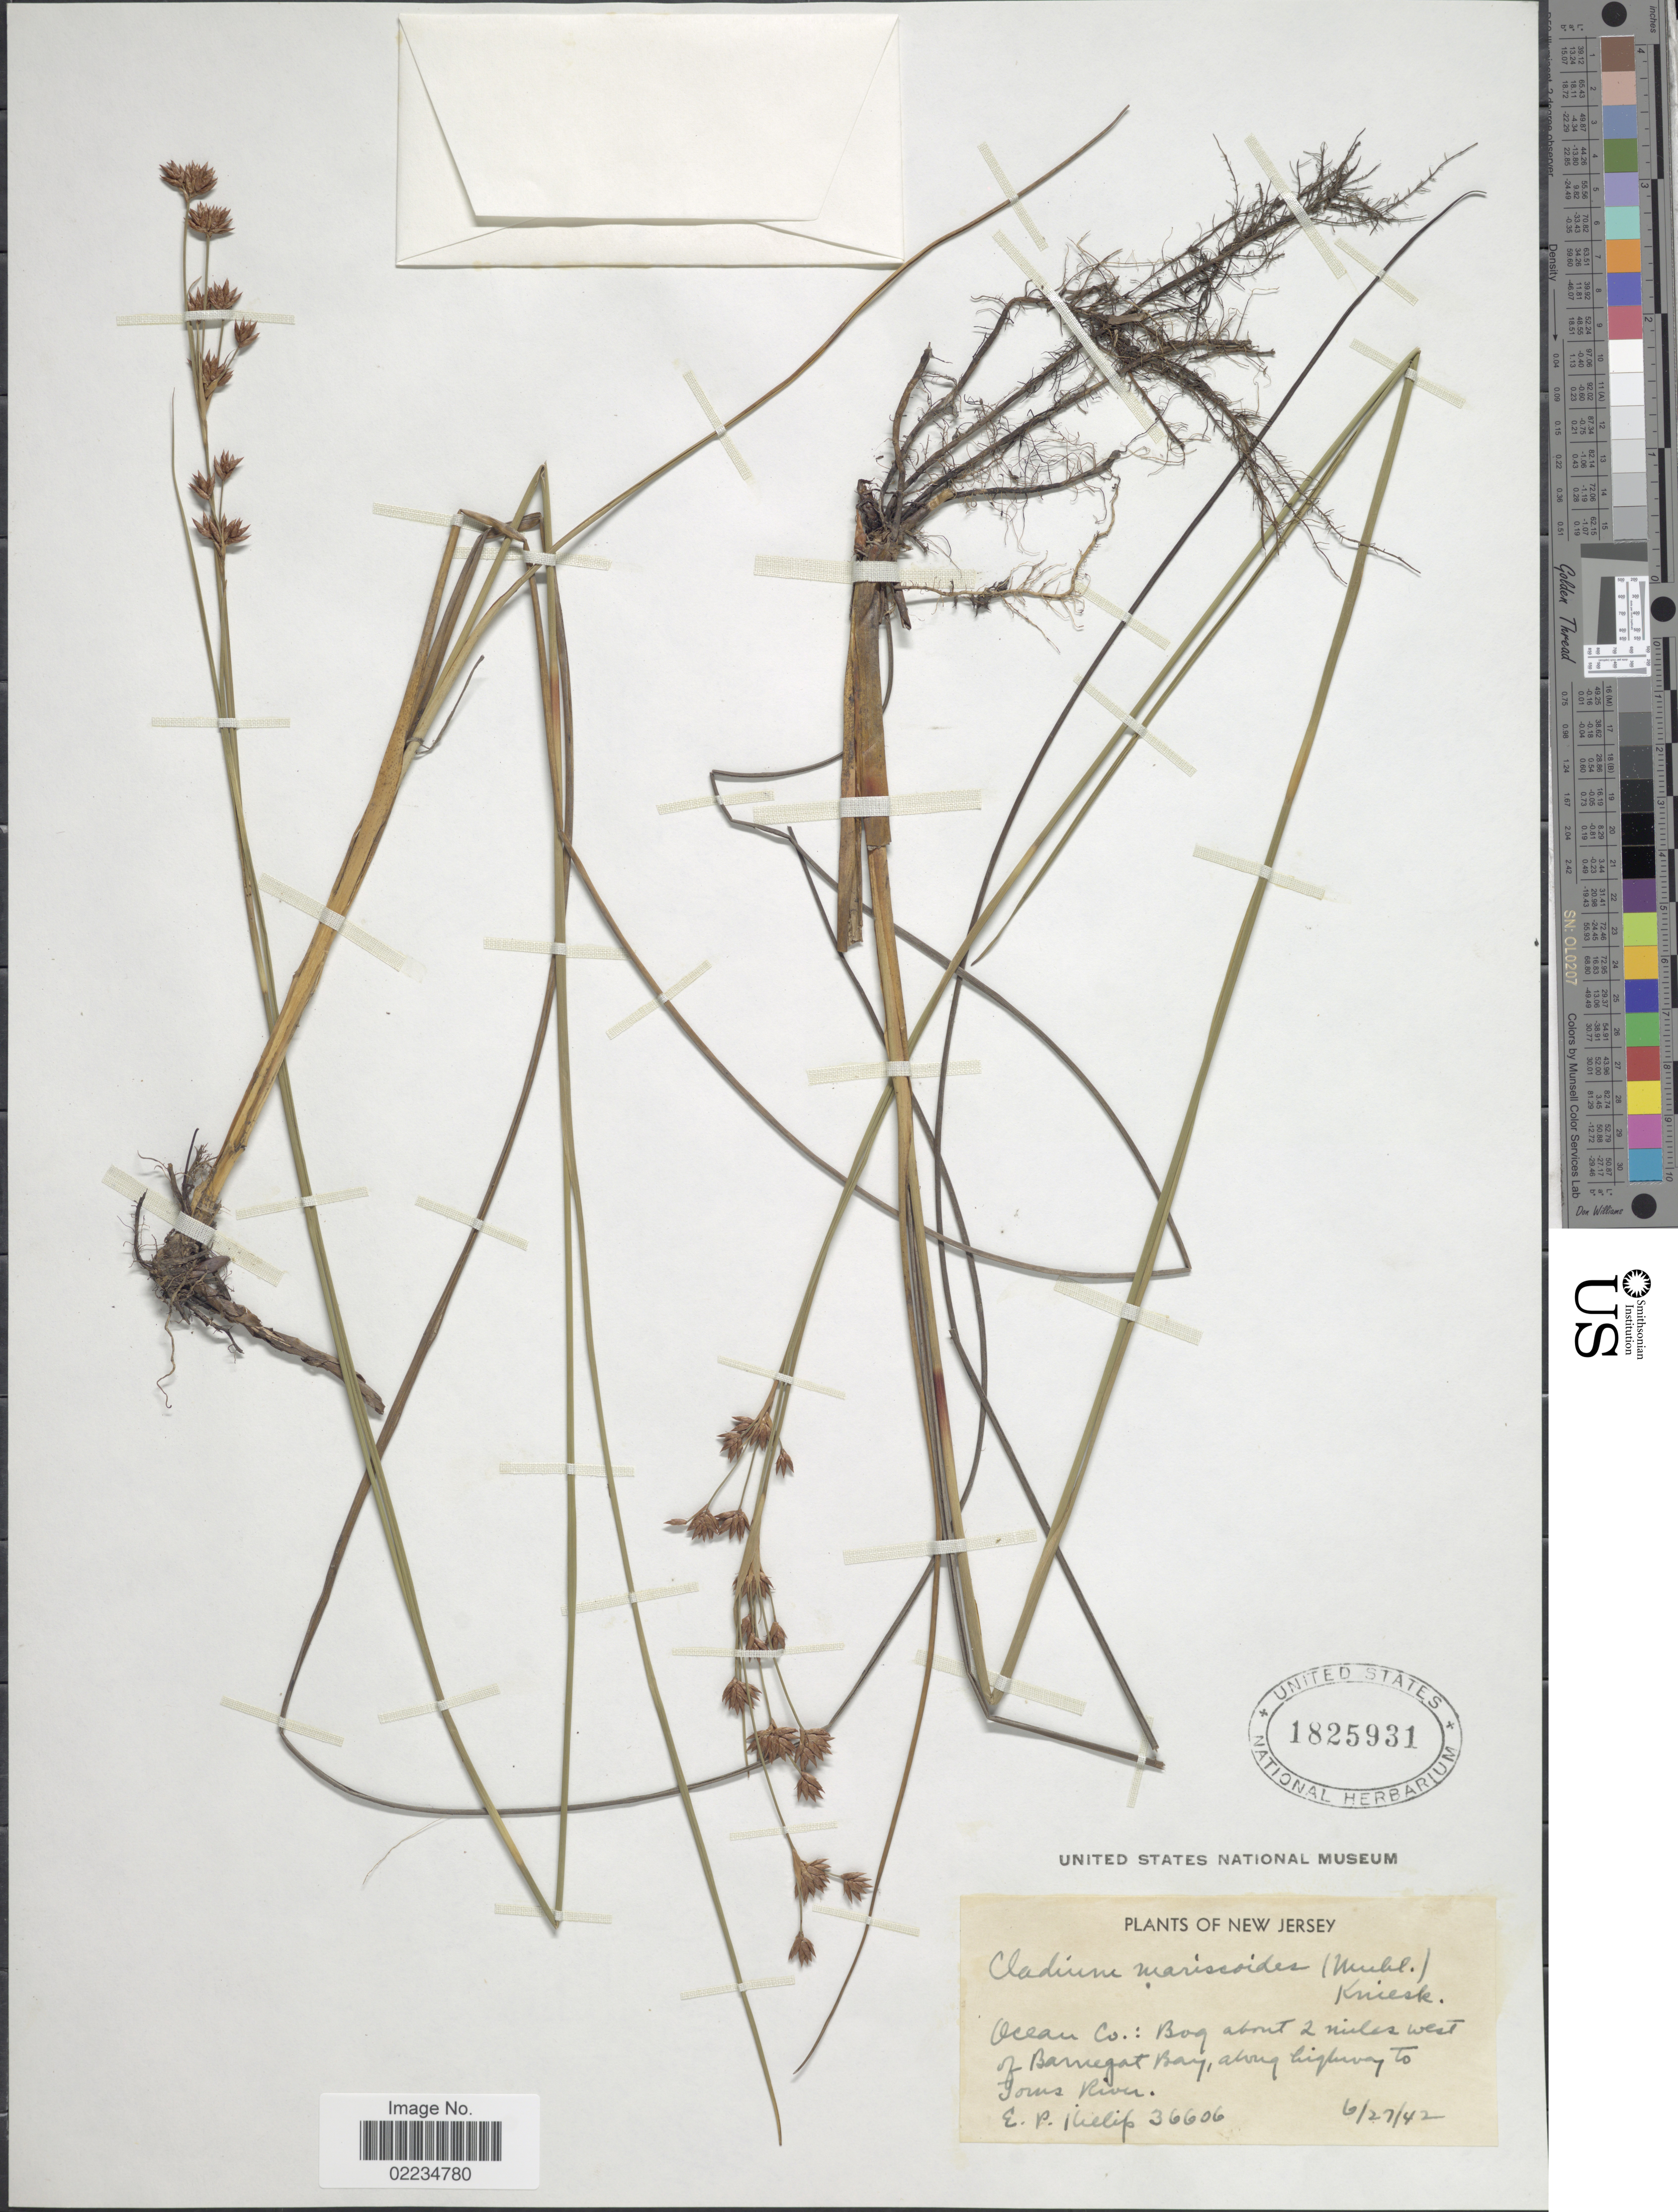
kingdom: Plantae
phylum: Tracheophyta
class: Liliopsida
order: Poales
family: Cyperaceae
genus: Cladium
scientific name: Cladium mariscoides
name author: (Muhl.) Torr.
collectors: E. P. Killip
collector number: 36606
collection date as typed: Transcribed d/m/y: 27/6/42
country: United States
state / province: New Jersey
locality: Ocean Co.: Bog about 2 miles west of Bamegat Bay, along highway to Toms River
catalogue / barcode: US 1825931